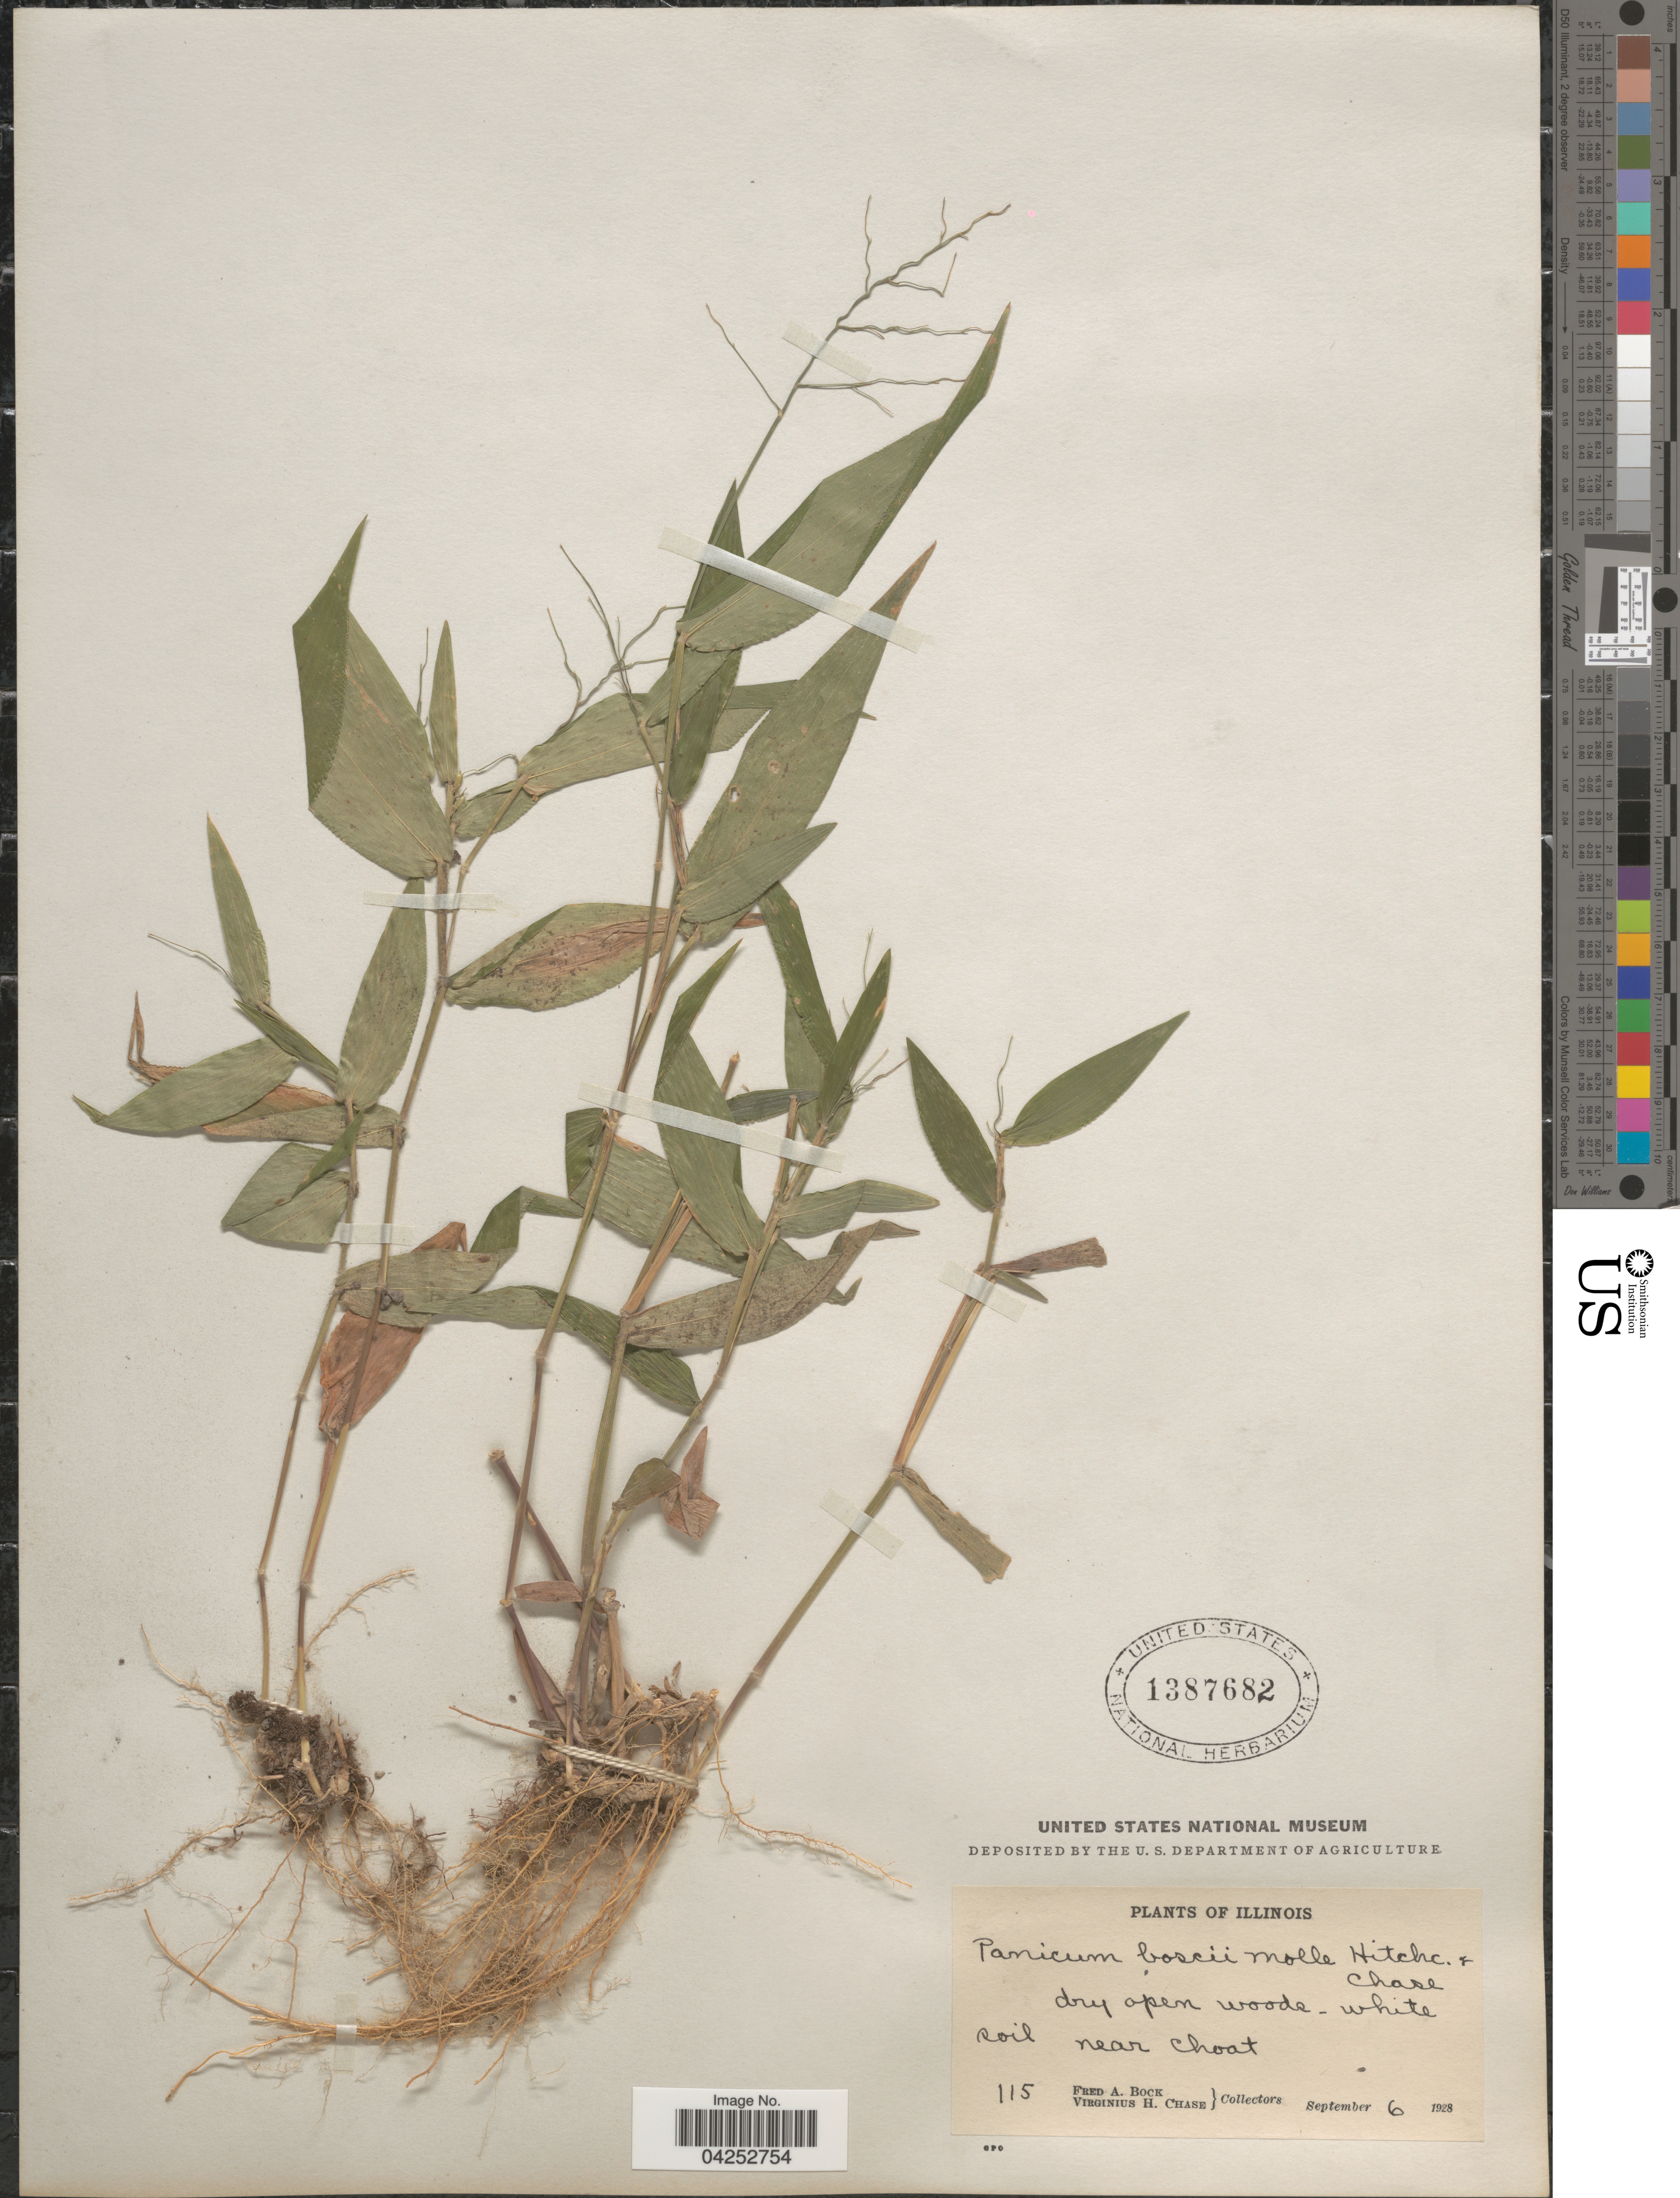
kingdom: Plantae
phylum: Tracheophyta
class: Liliopsida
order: Poales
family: Poaceae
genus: Dichanthelium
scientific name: Dichanthelium boscii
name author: (Poir.) Gould & C.A. Clark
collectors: F. Bock & V. H. Chase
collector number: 115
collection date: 1928-09-06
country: United States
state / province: Illinois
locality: Dry open woods- white soil near choat.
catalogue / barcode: US 1387682